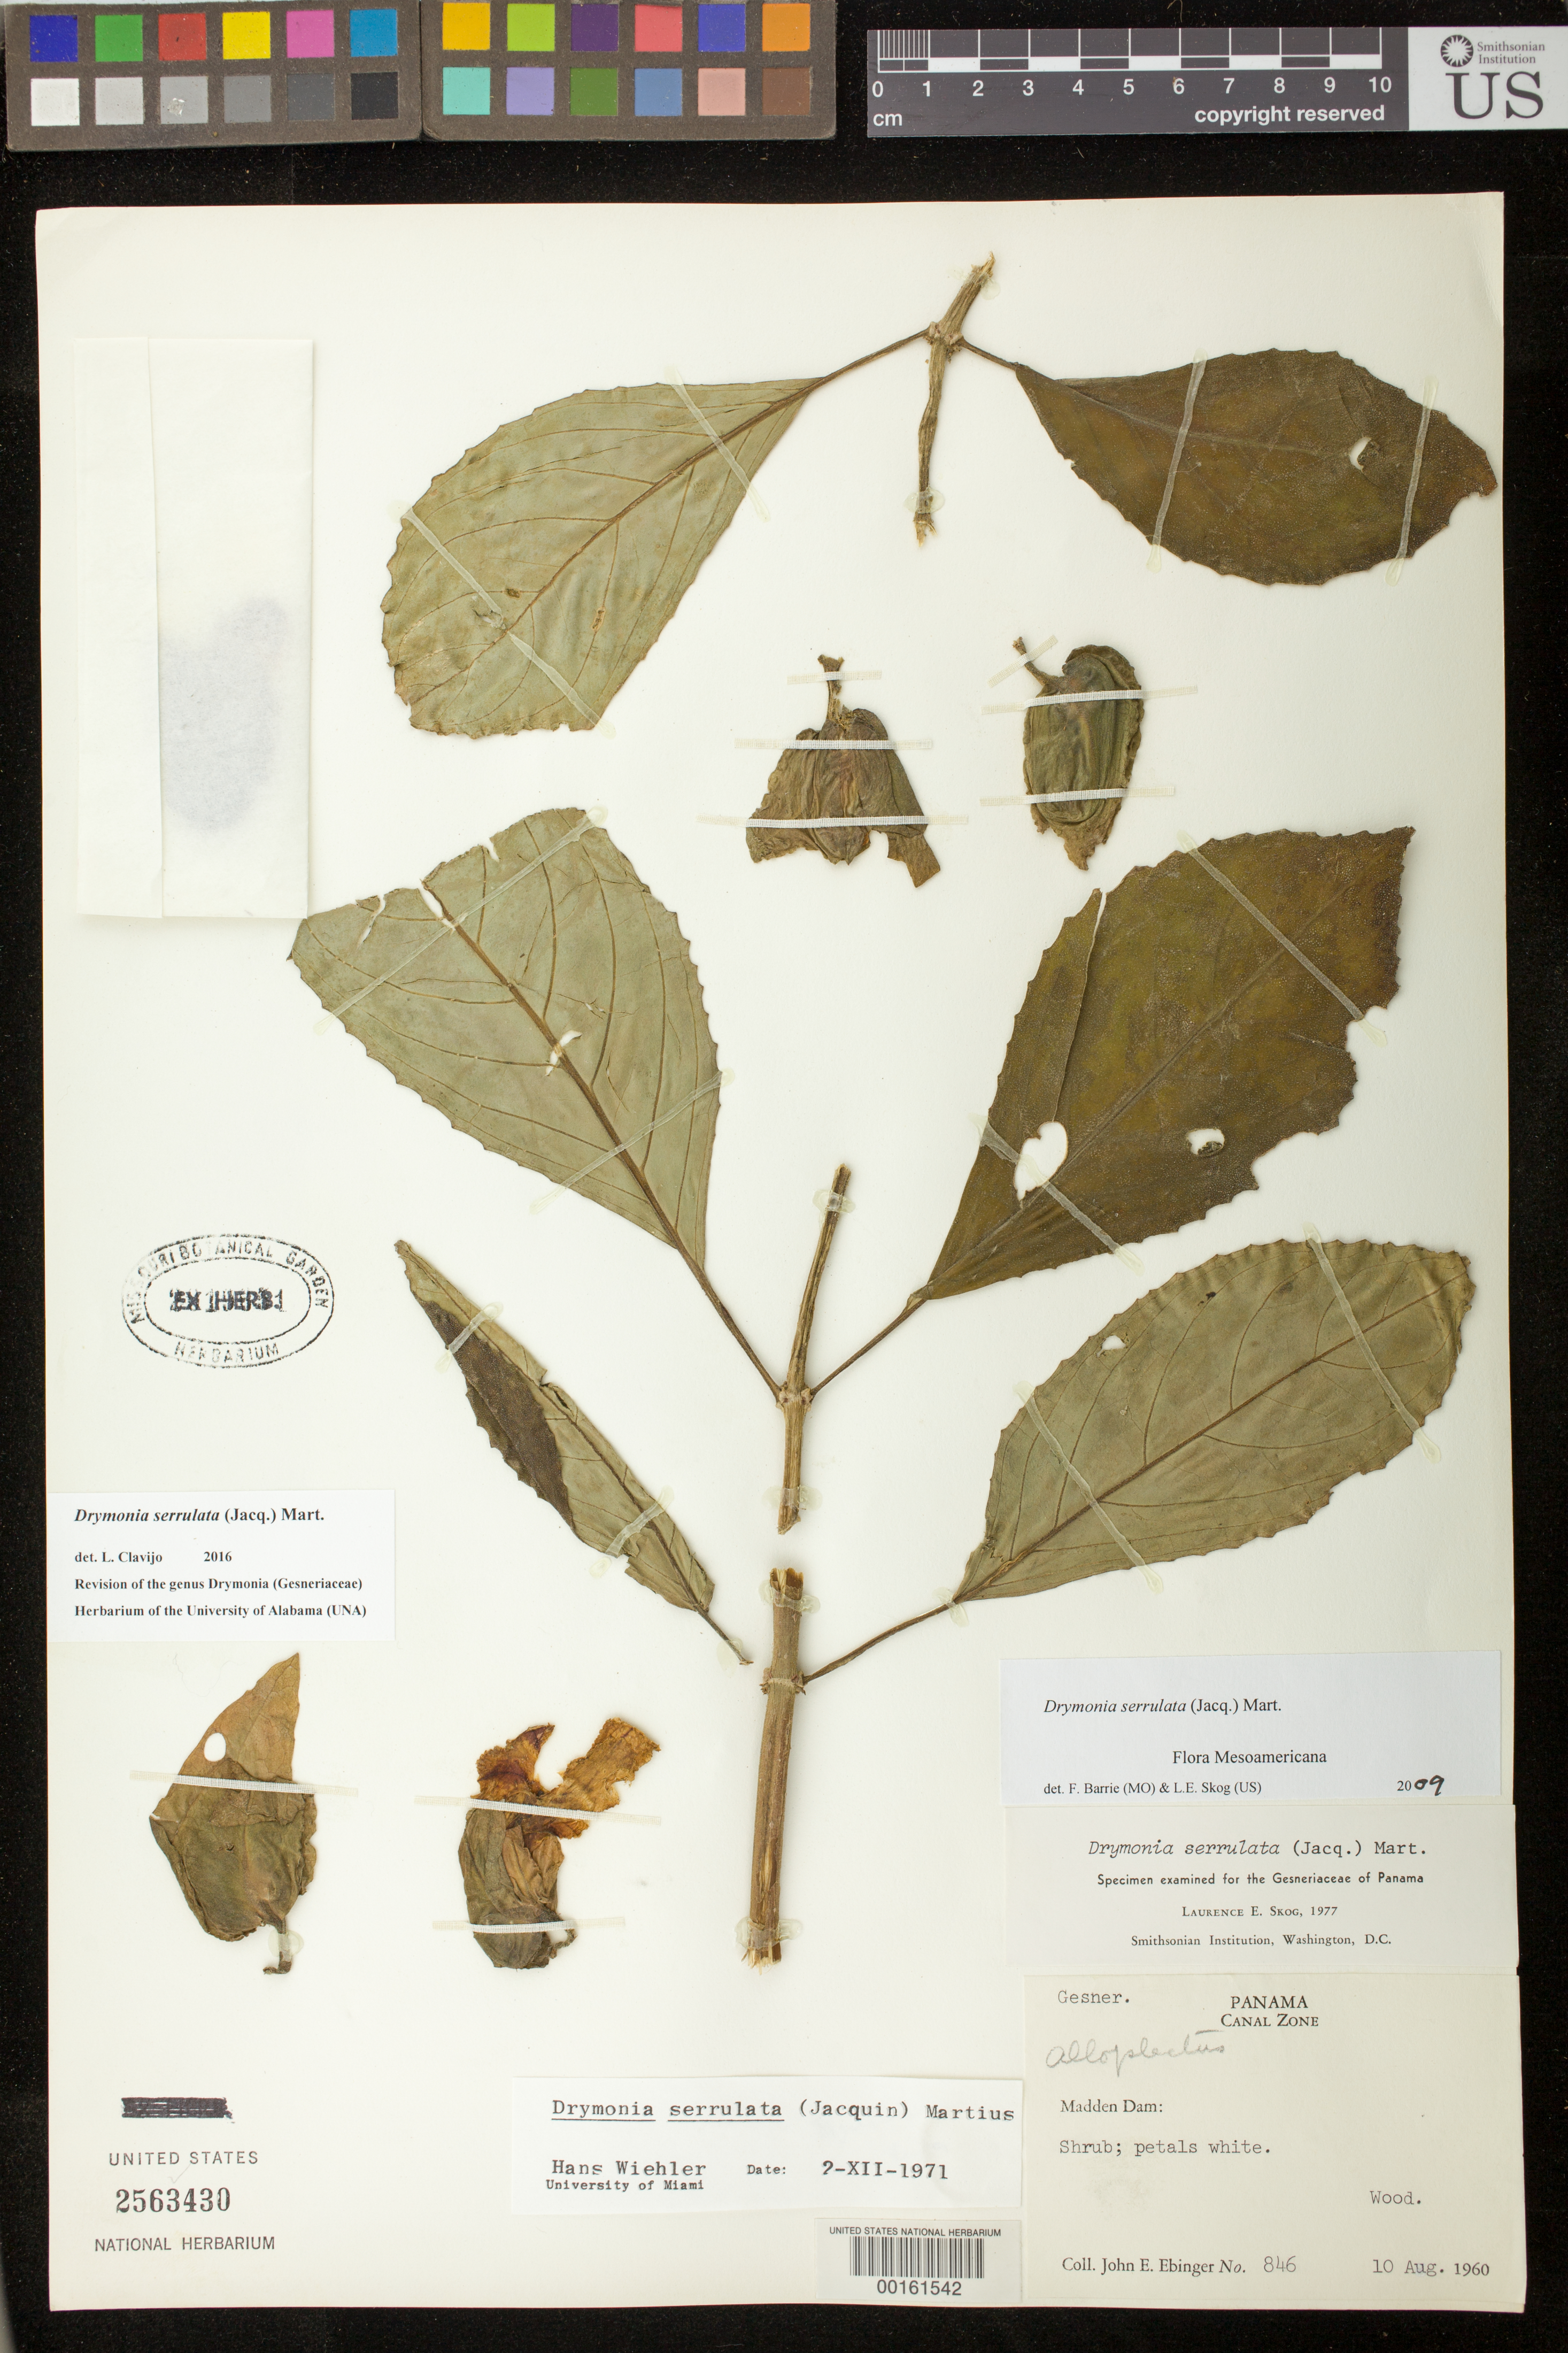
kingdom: Plantae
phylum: Tracheophyta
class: Magnoliopsida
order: Lamiales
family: Gesneriaceae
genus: Drymonia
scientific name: Drymonia serrulata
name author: (Jacq.) Mart.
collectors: J. Ebinger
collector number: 846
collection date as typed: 10 Aug 1960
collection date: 1960-08-10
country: Panama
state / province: Colón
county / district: Canal Zone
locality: Madden Dam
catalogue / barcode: US 2563430